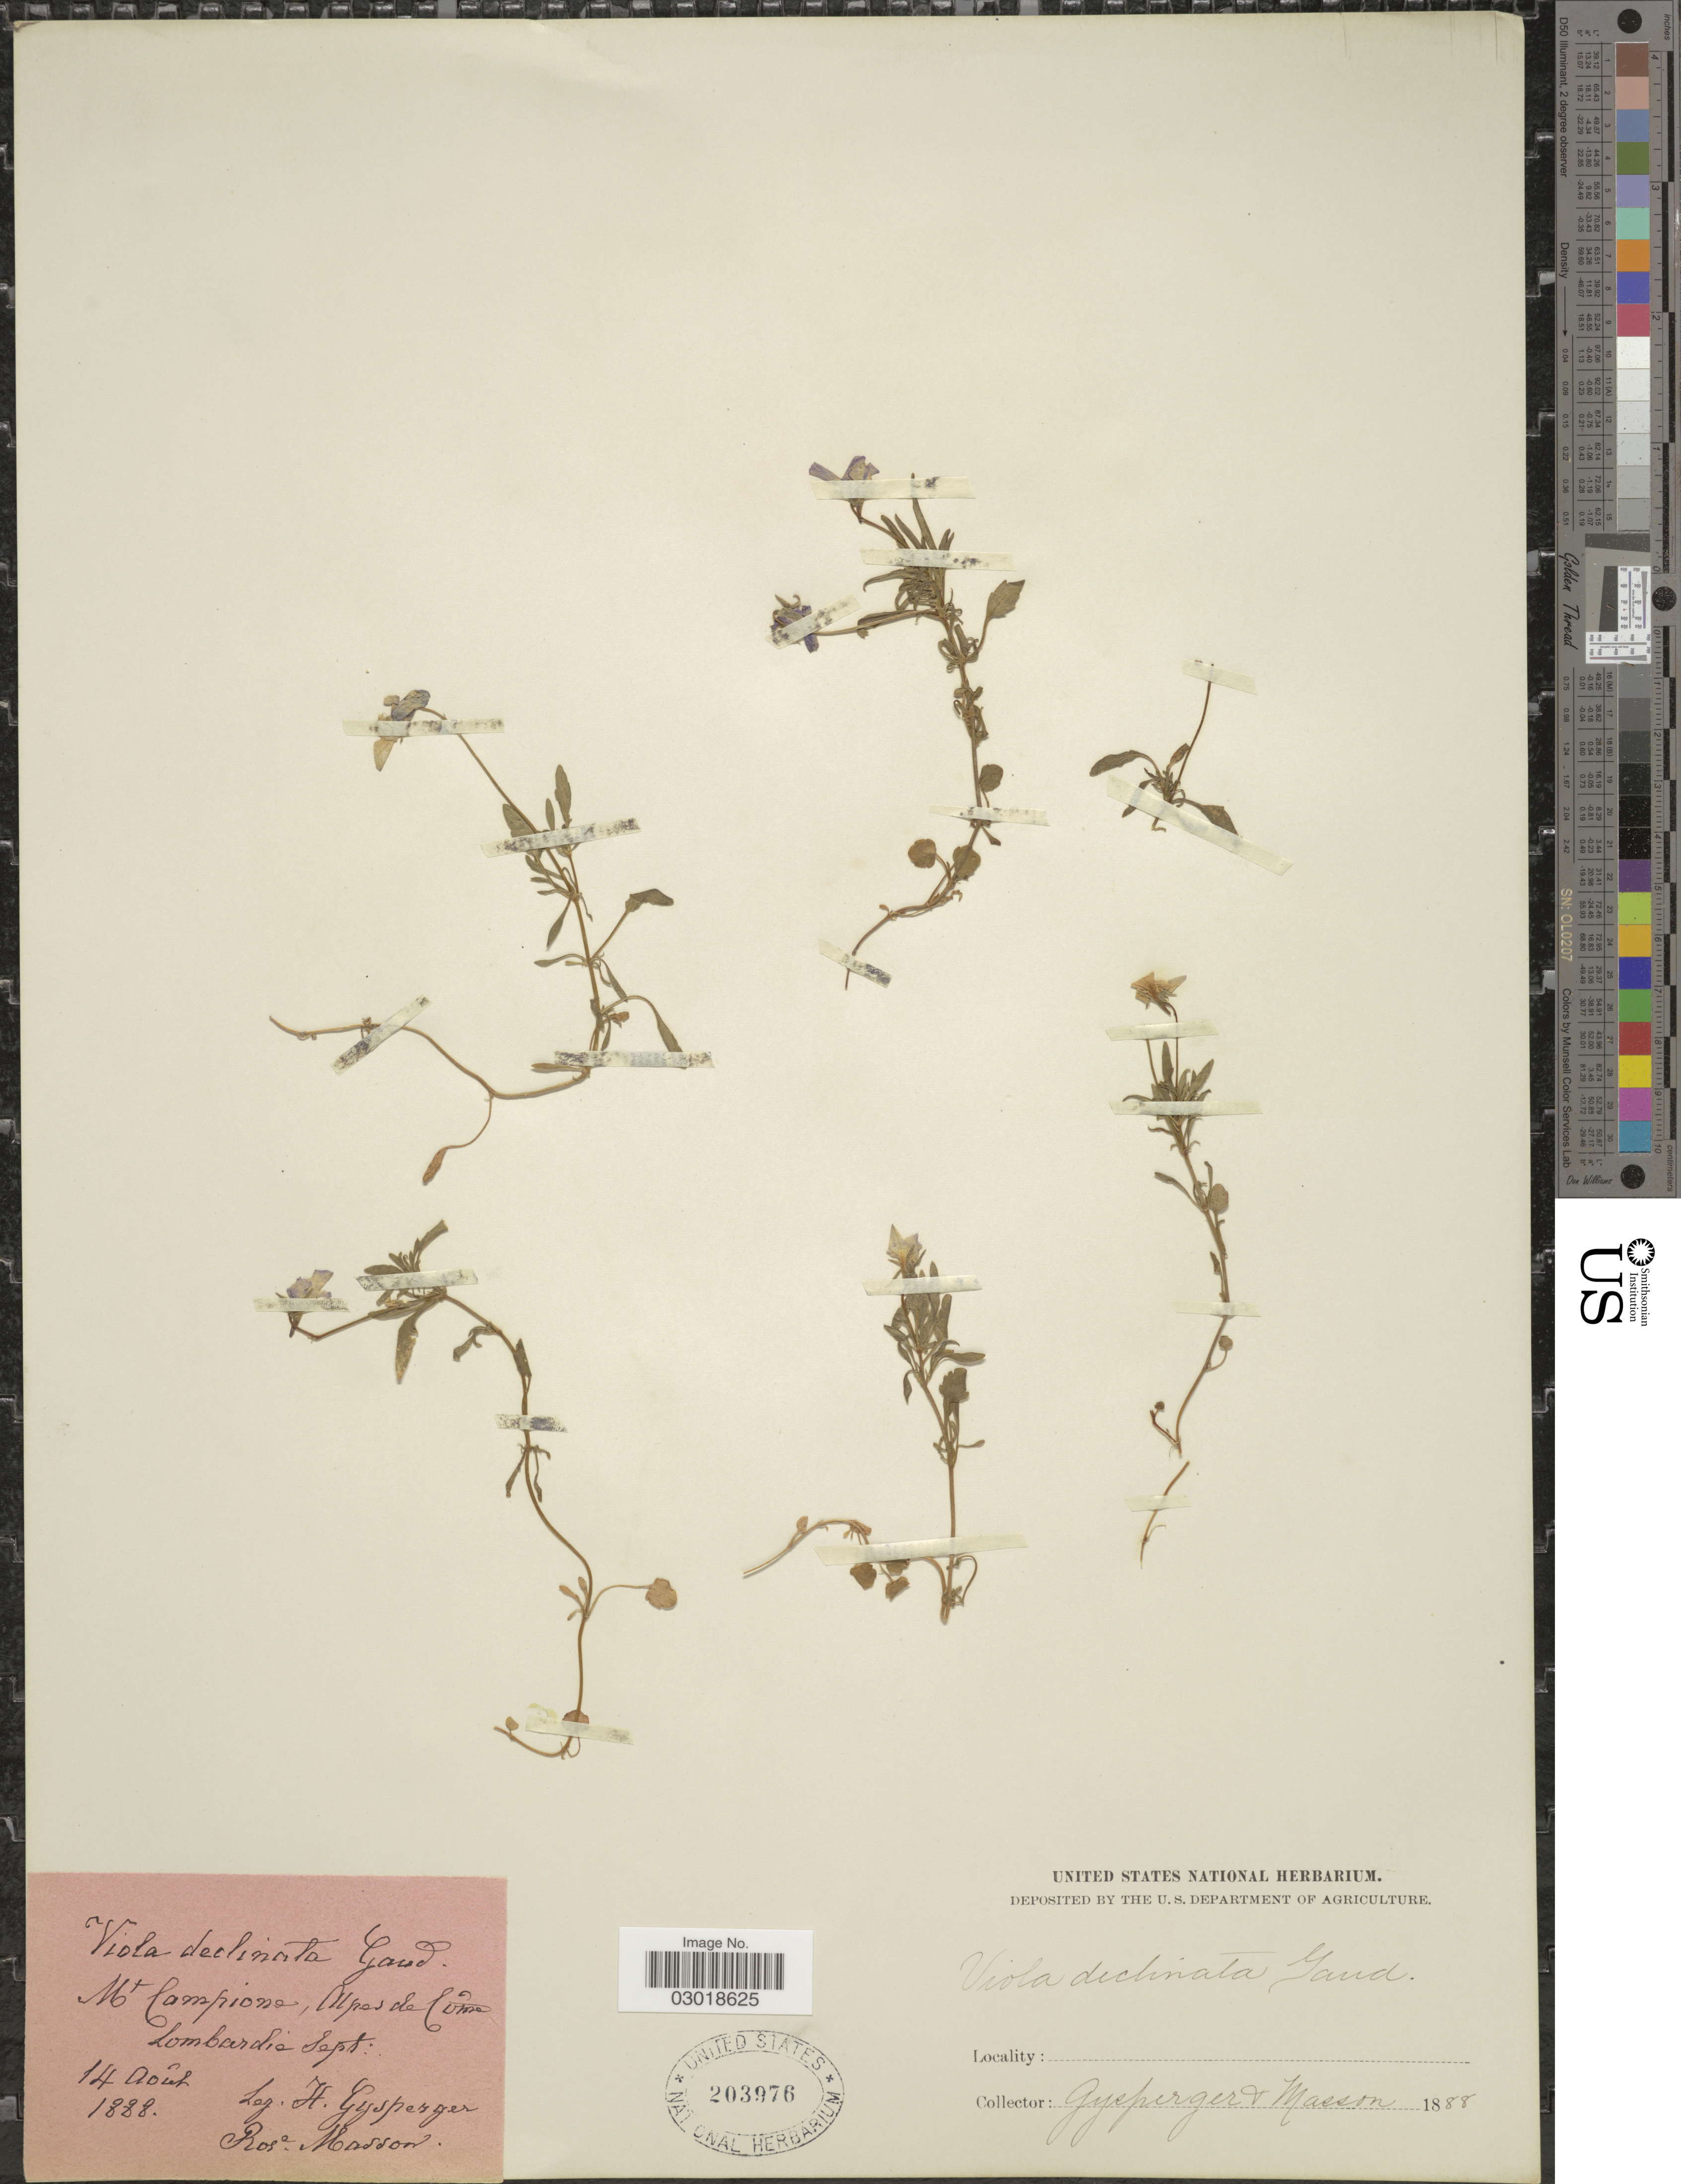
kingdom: Plantae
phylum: Tracheophyta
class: Magnoliopsida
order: Malpighiales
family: Violaceae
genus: Viola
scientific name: Viola declinata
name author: Waldst. & Kit.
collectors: H. Gysperger & R. Masson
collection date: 1888-08-14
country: Italy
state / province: Lombardy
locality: Mt. Campione, Alpes de Come, Lombardia dept.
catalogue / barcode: US 203976